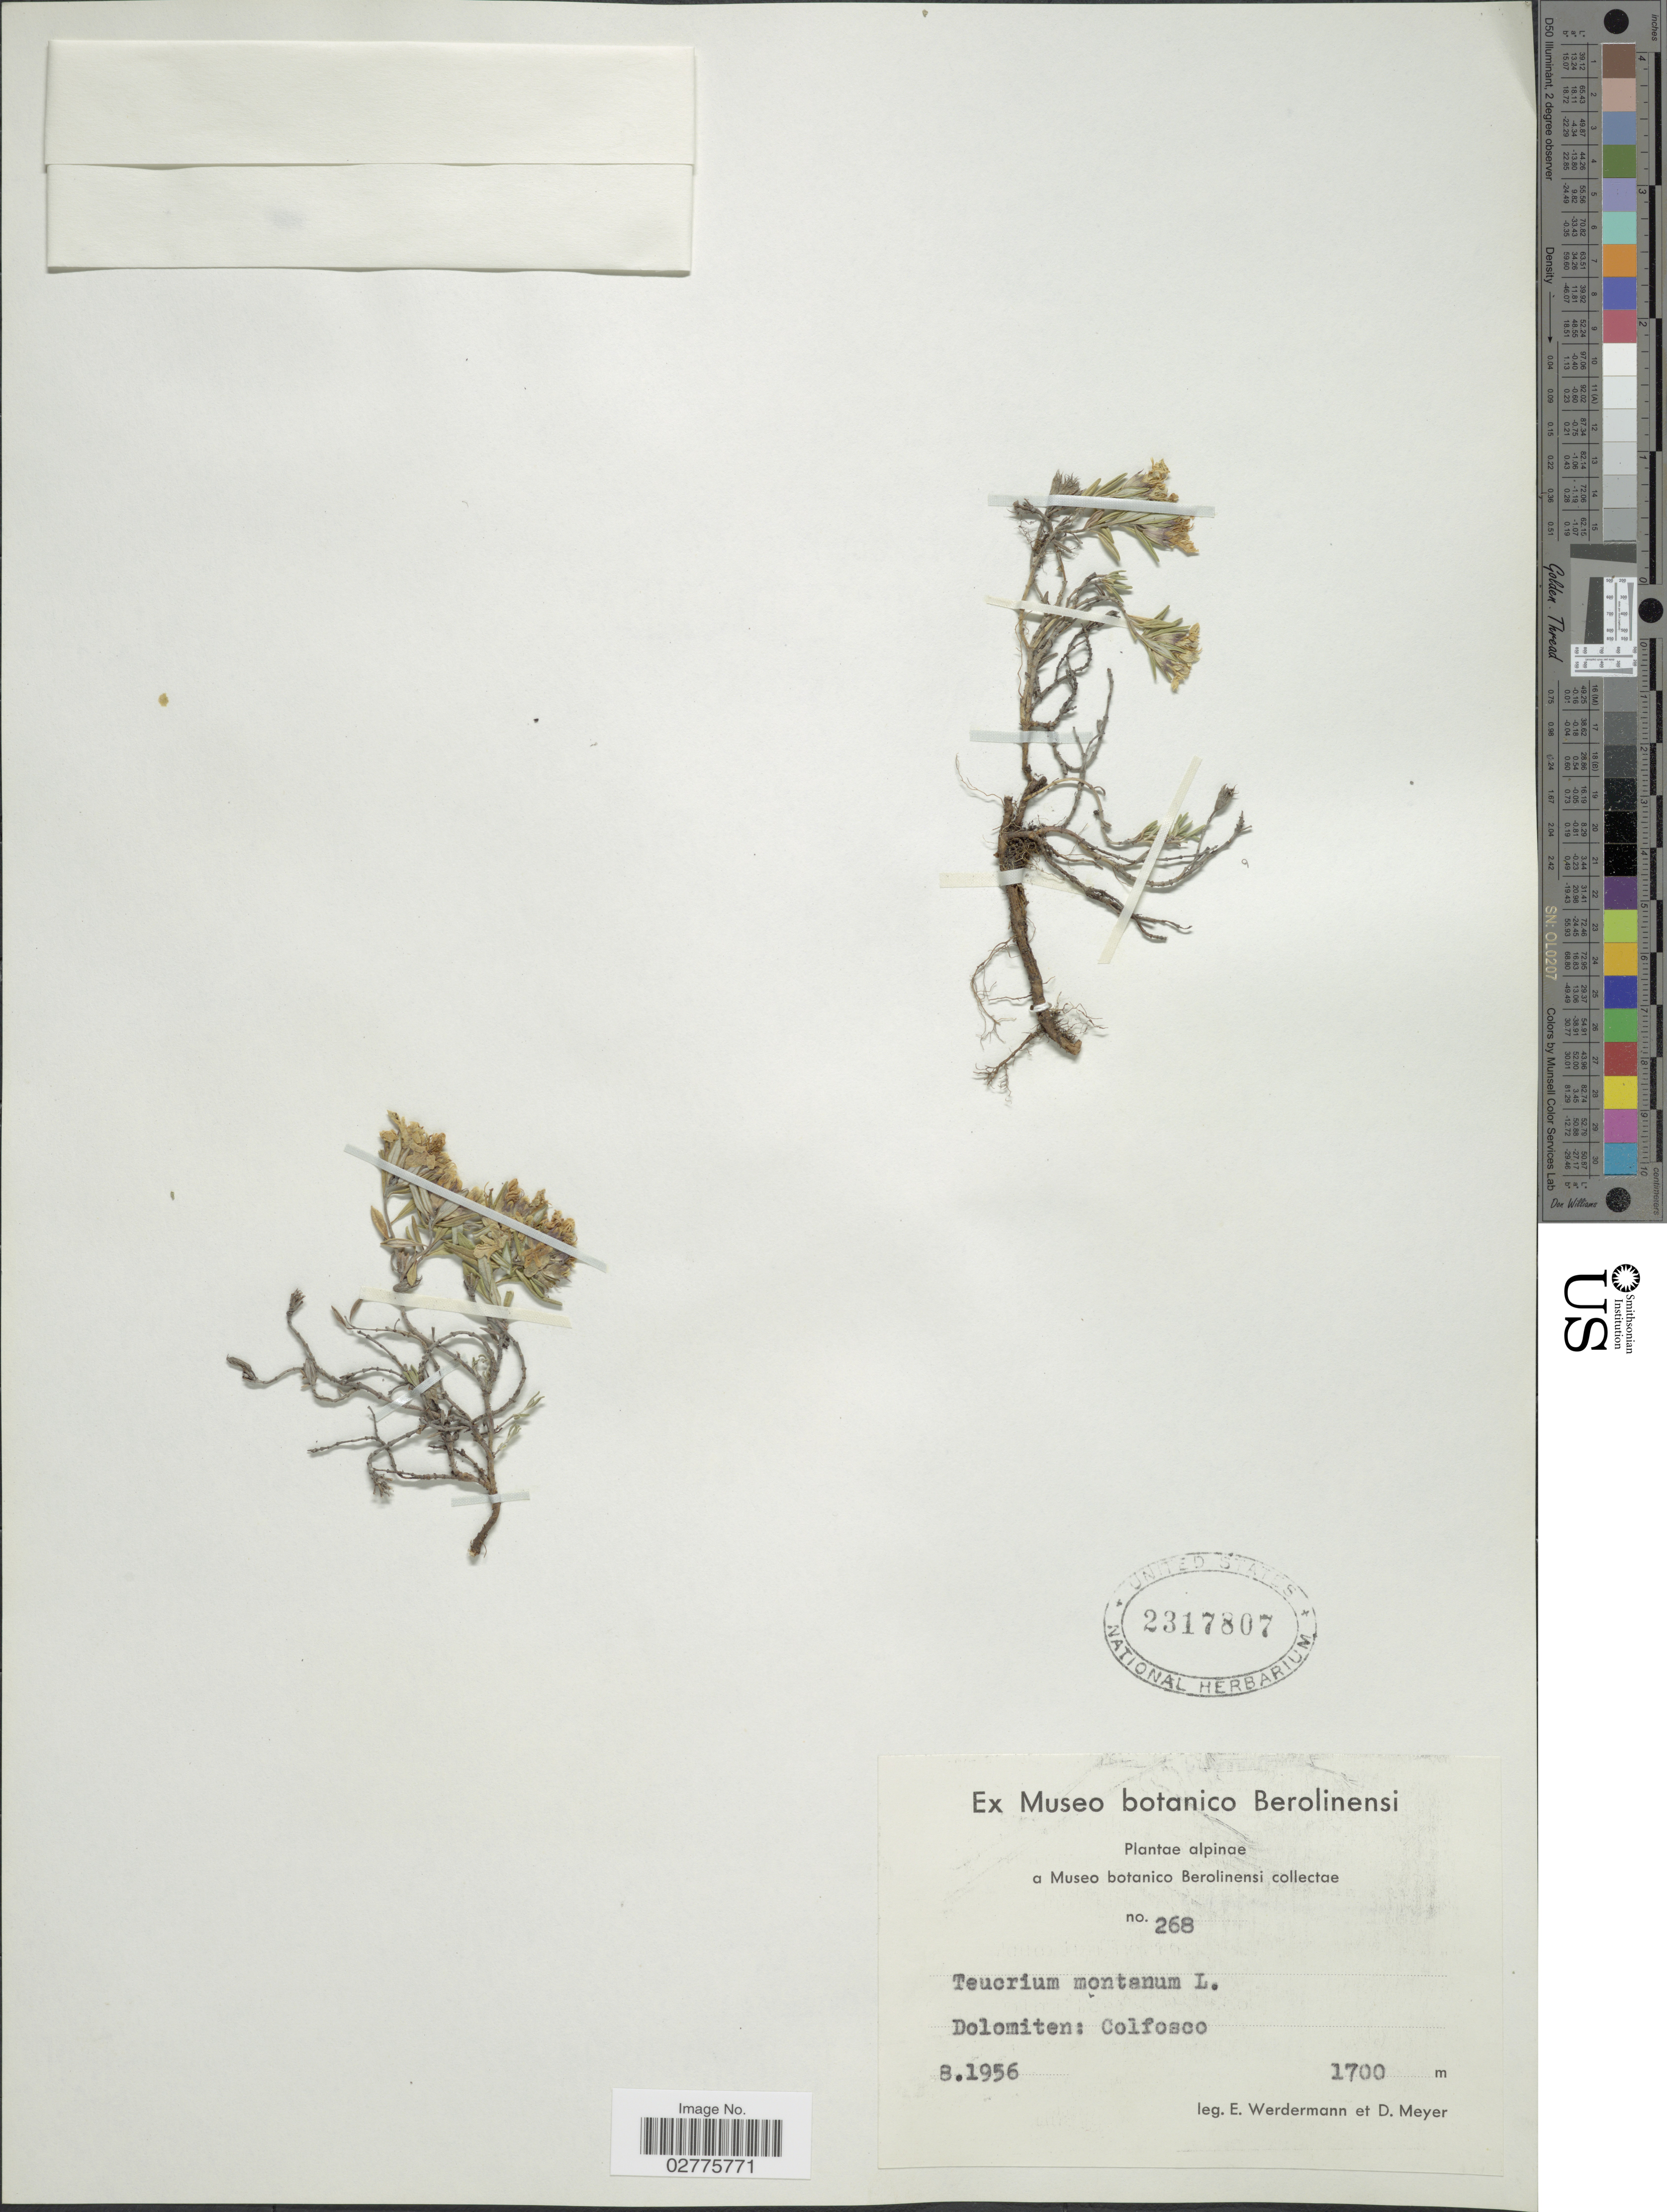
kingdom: Plantae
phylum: Tracheophyta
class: Magnoliopsida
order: Lamiales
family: Lamiaceae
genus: Teucrium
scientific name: Teucrium montanum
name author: L.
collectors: E. Werdermann & D. Meyer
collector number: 268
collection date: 1956-08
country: Italy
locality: Dolomiten: Colfosco.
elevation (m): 1700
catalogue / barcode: US 2317807